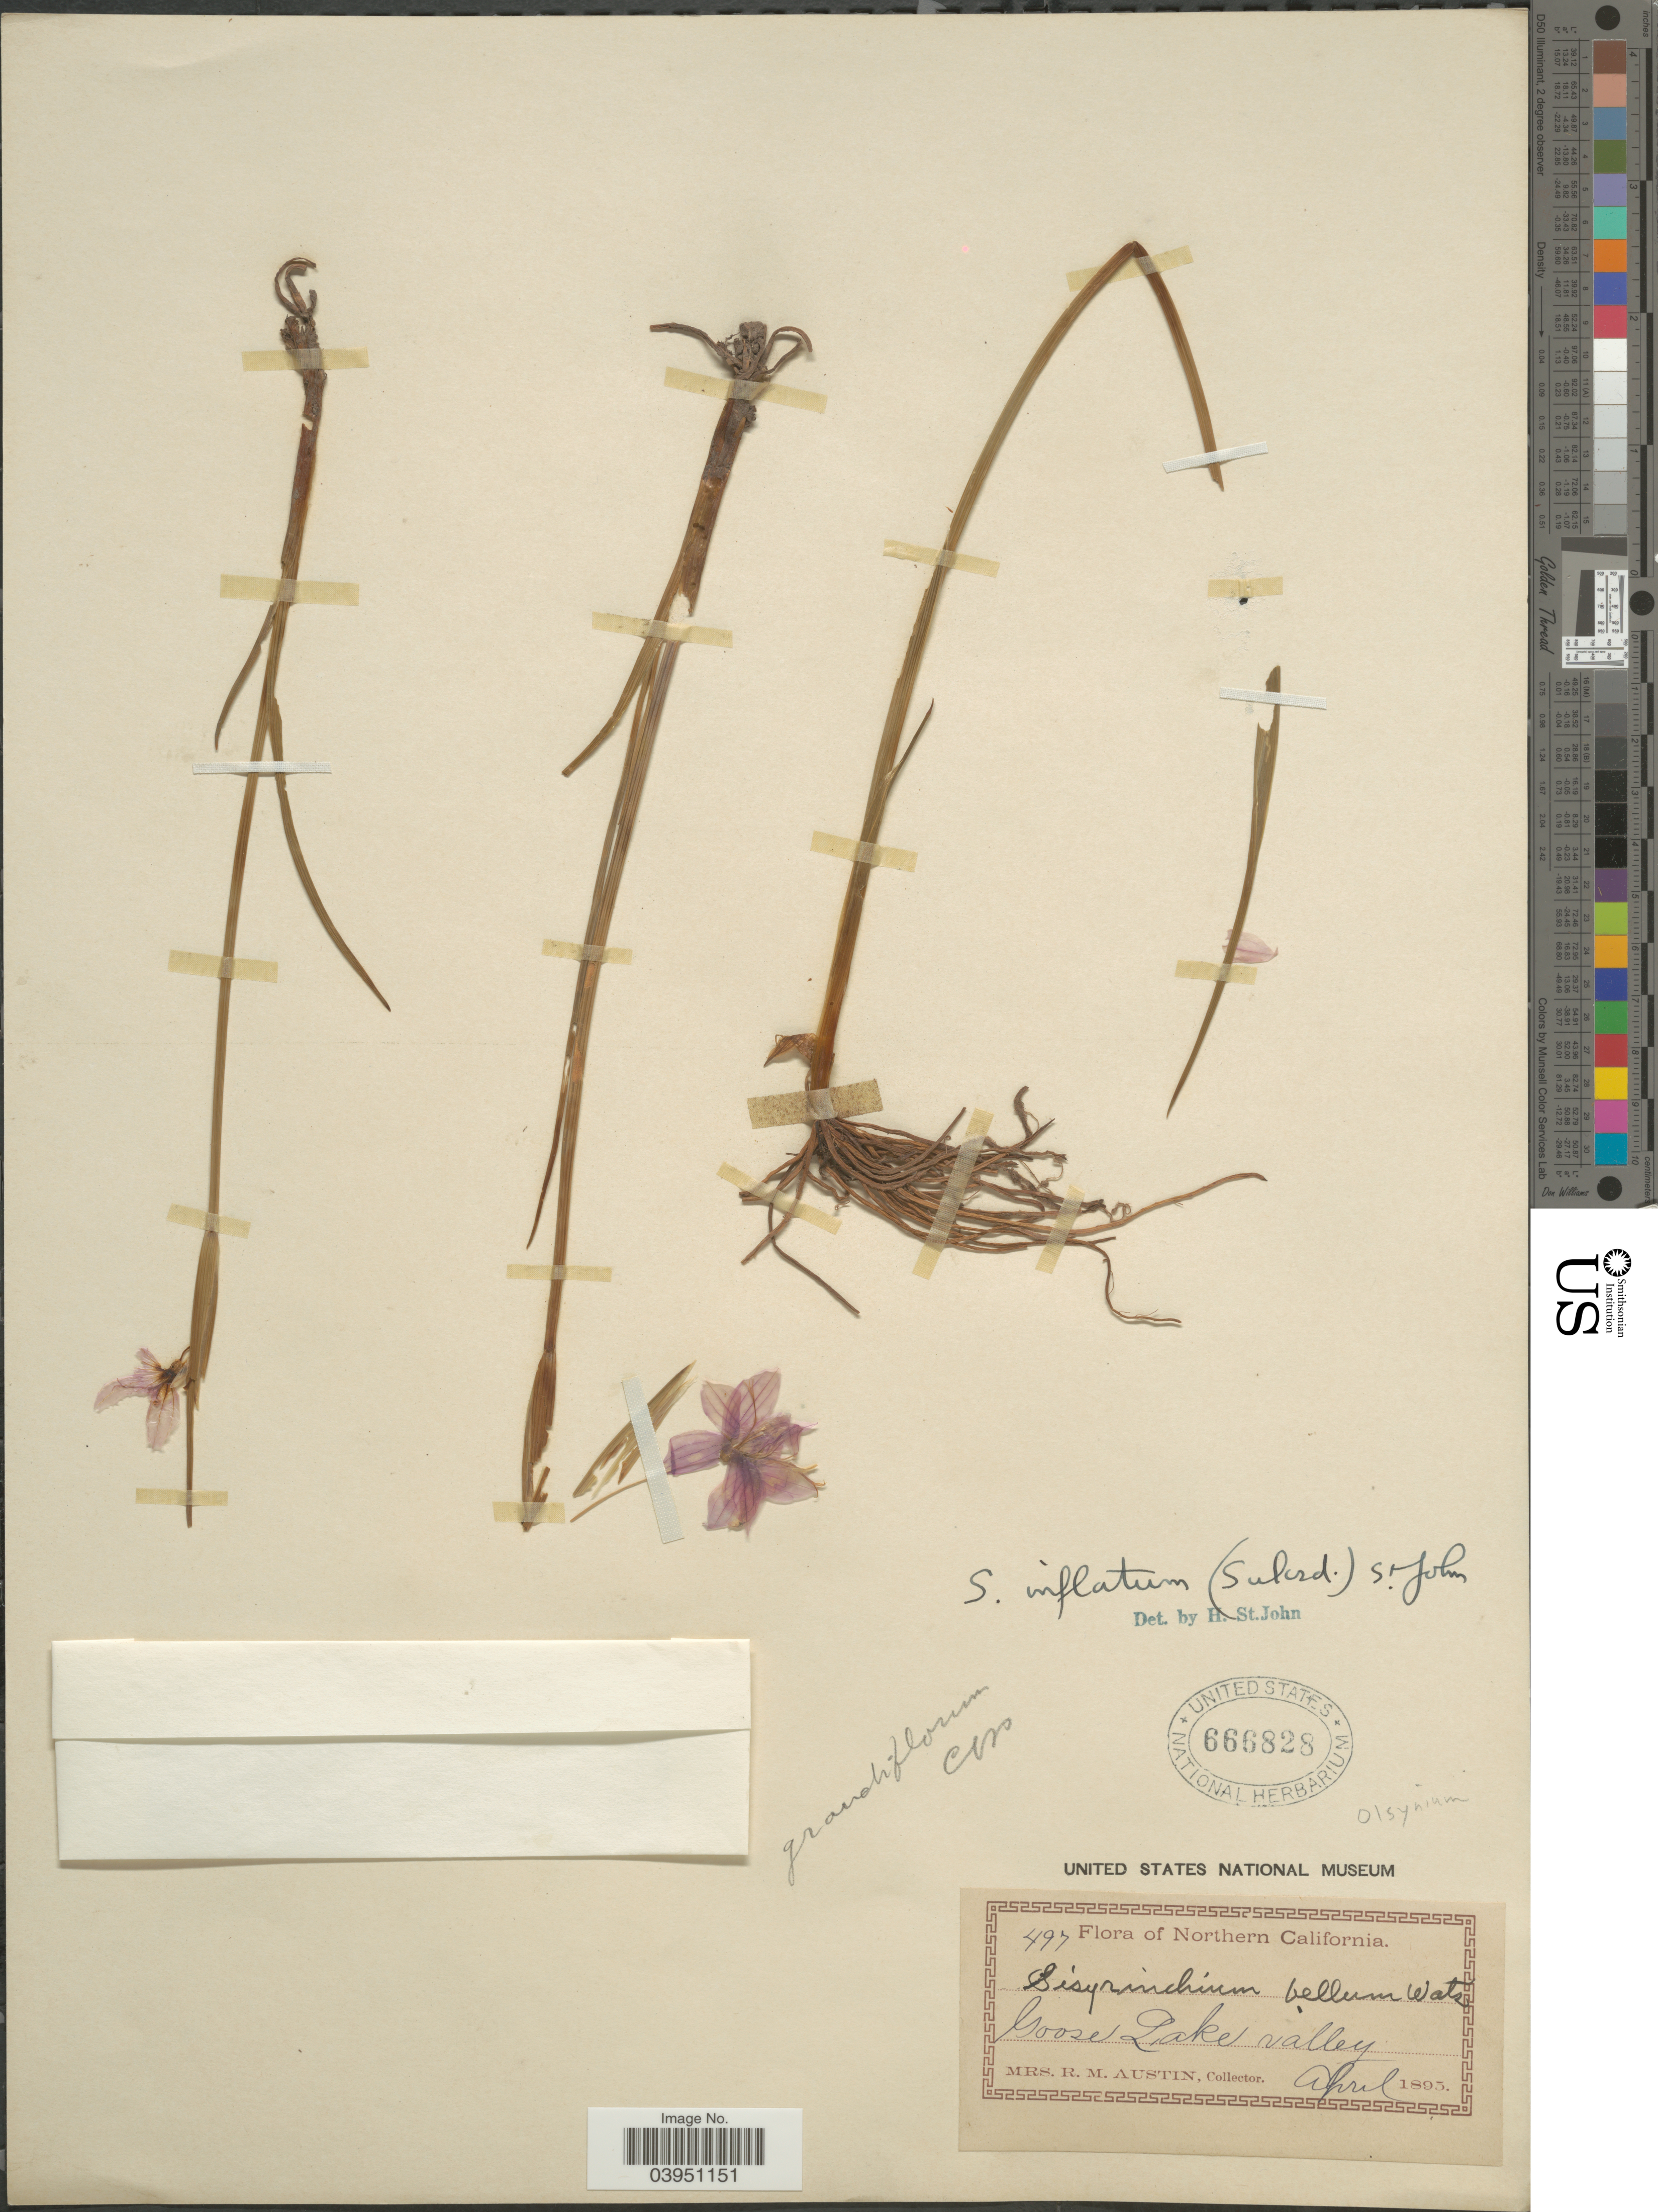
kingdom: Plantae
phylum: Tracheophyta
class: Liliopsida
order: Asparagales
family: Iridaceae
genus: Sisyrinchium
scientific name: Sisyrinchium inflatum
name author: (Suksd.) H. St. John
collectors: R. Austin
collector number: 497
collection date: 1895-04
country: United States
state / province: California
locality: Northern California. Goose Lake valley.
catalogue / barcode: US 666828